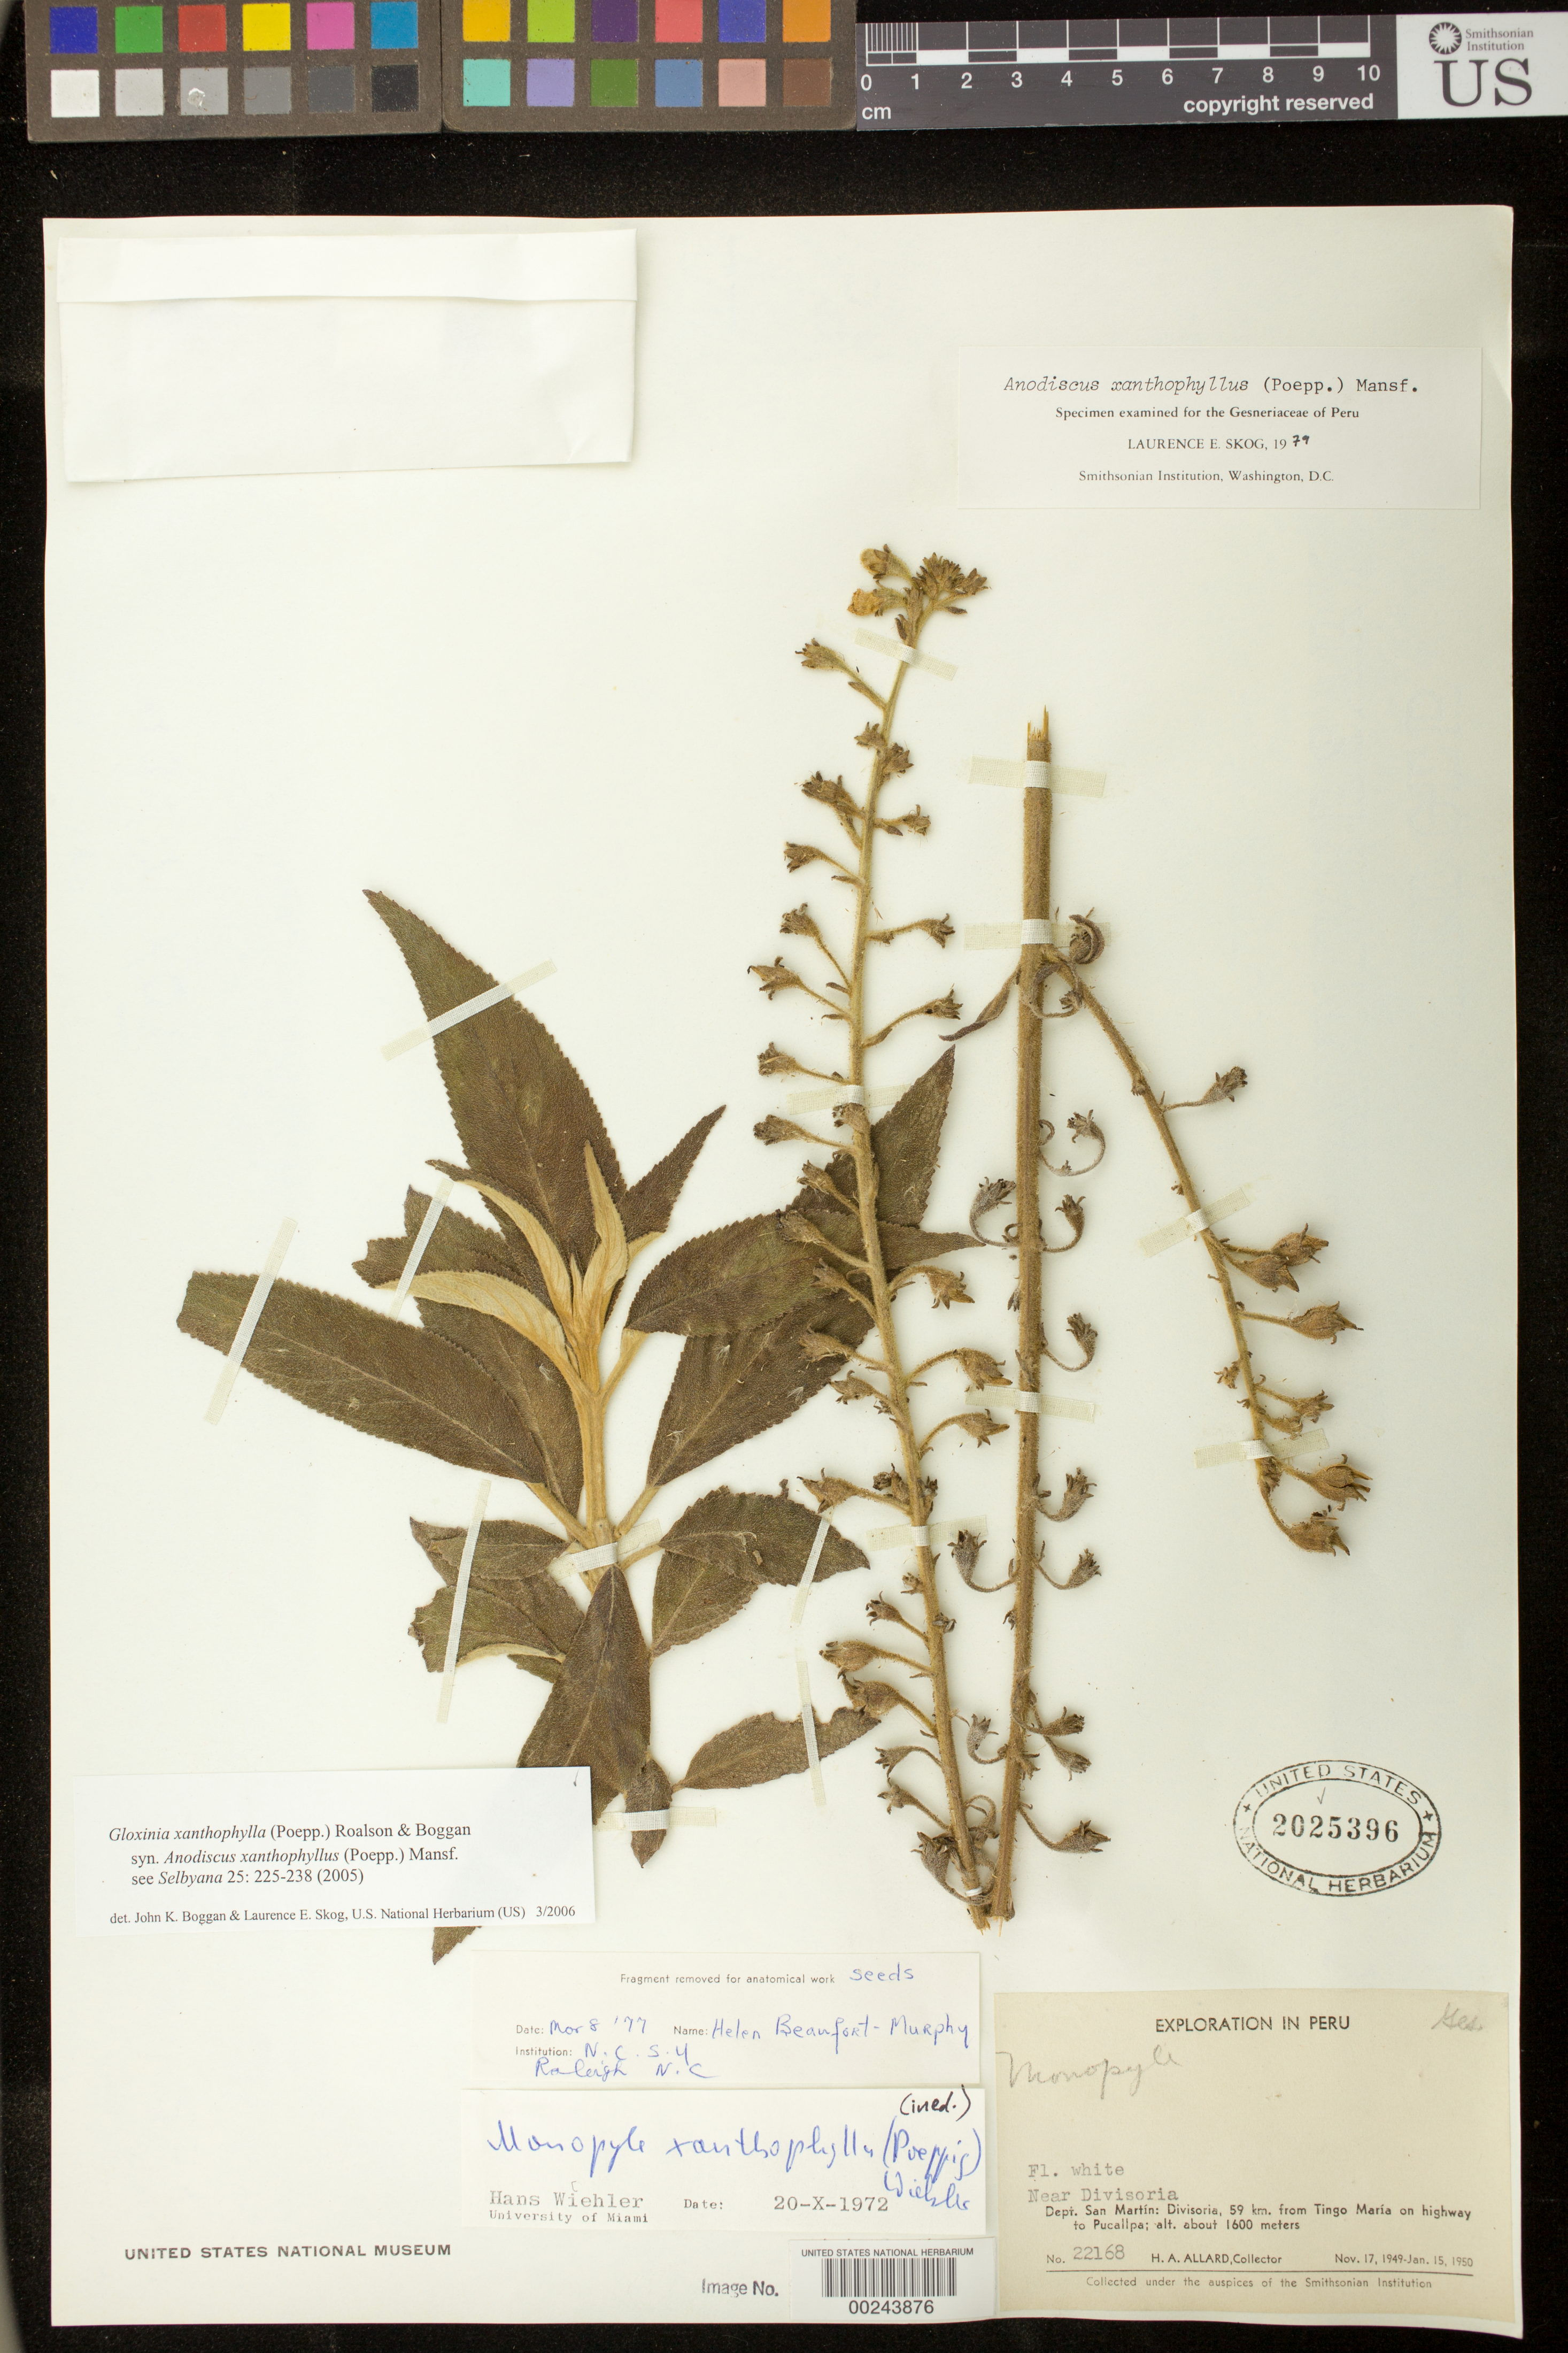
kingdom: Plantae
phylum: Tracheophyta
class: Magnoliopsida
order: Lamiales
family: Gesneriaceae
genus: Gloxinia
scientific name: Gloxinia xanthophylla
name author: (Poepp.) Roalson & Boggan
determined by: Boggan, J. K.; Skog, L. E.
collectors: H. A. Allard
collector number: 22168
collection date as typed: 1949-50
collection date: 1949/1950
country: Peru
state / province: San Martín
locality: Near Divisoria, 59 km from Tingo Maria on highway to Pucallpa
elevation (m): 1600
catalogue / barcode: US 2025396